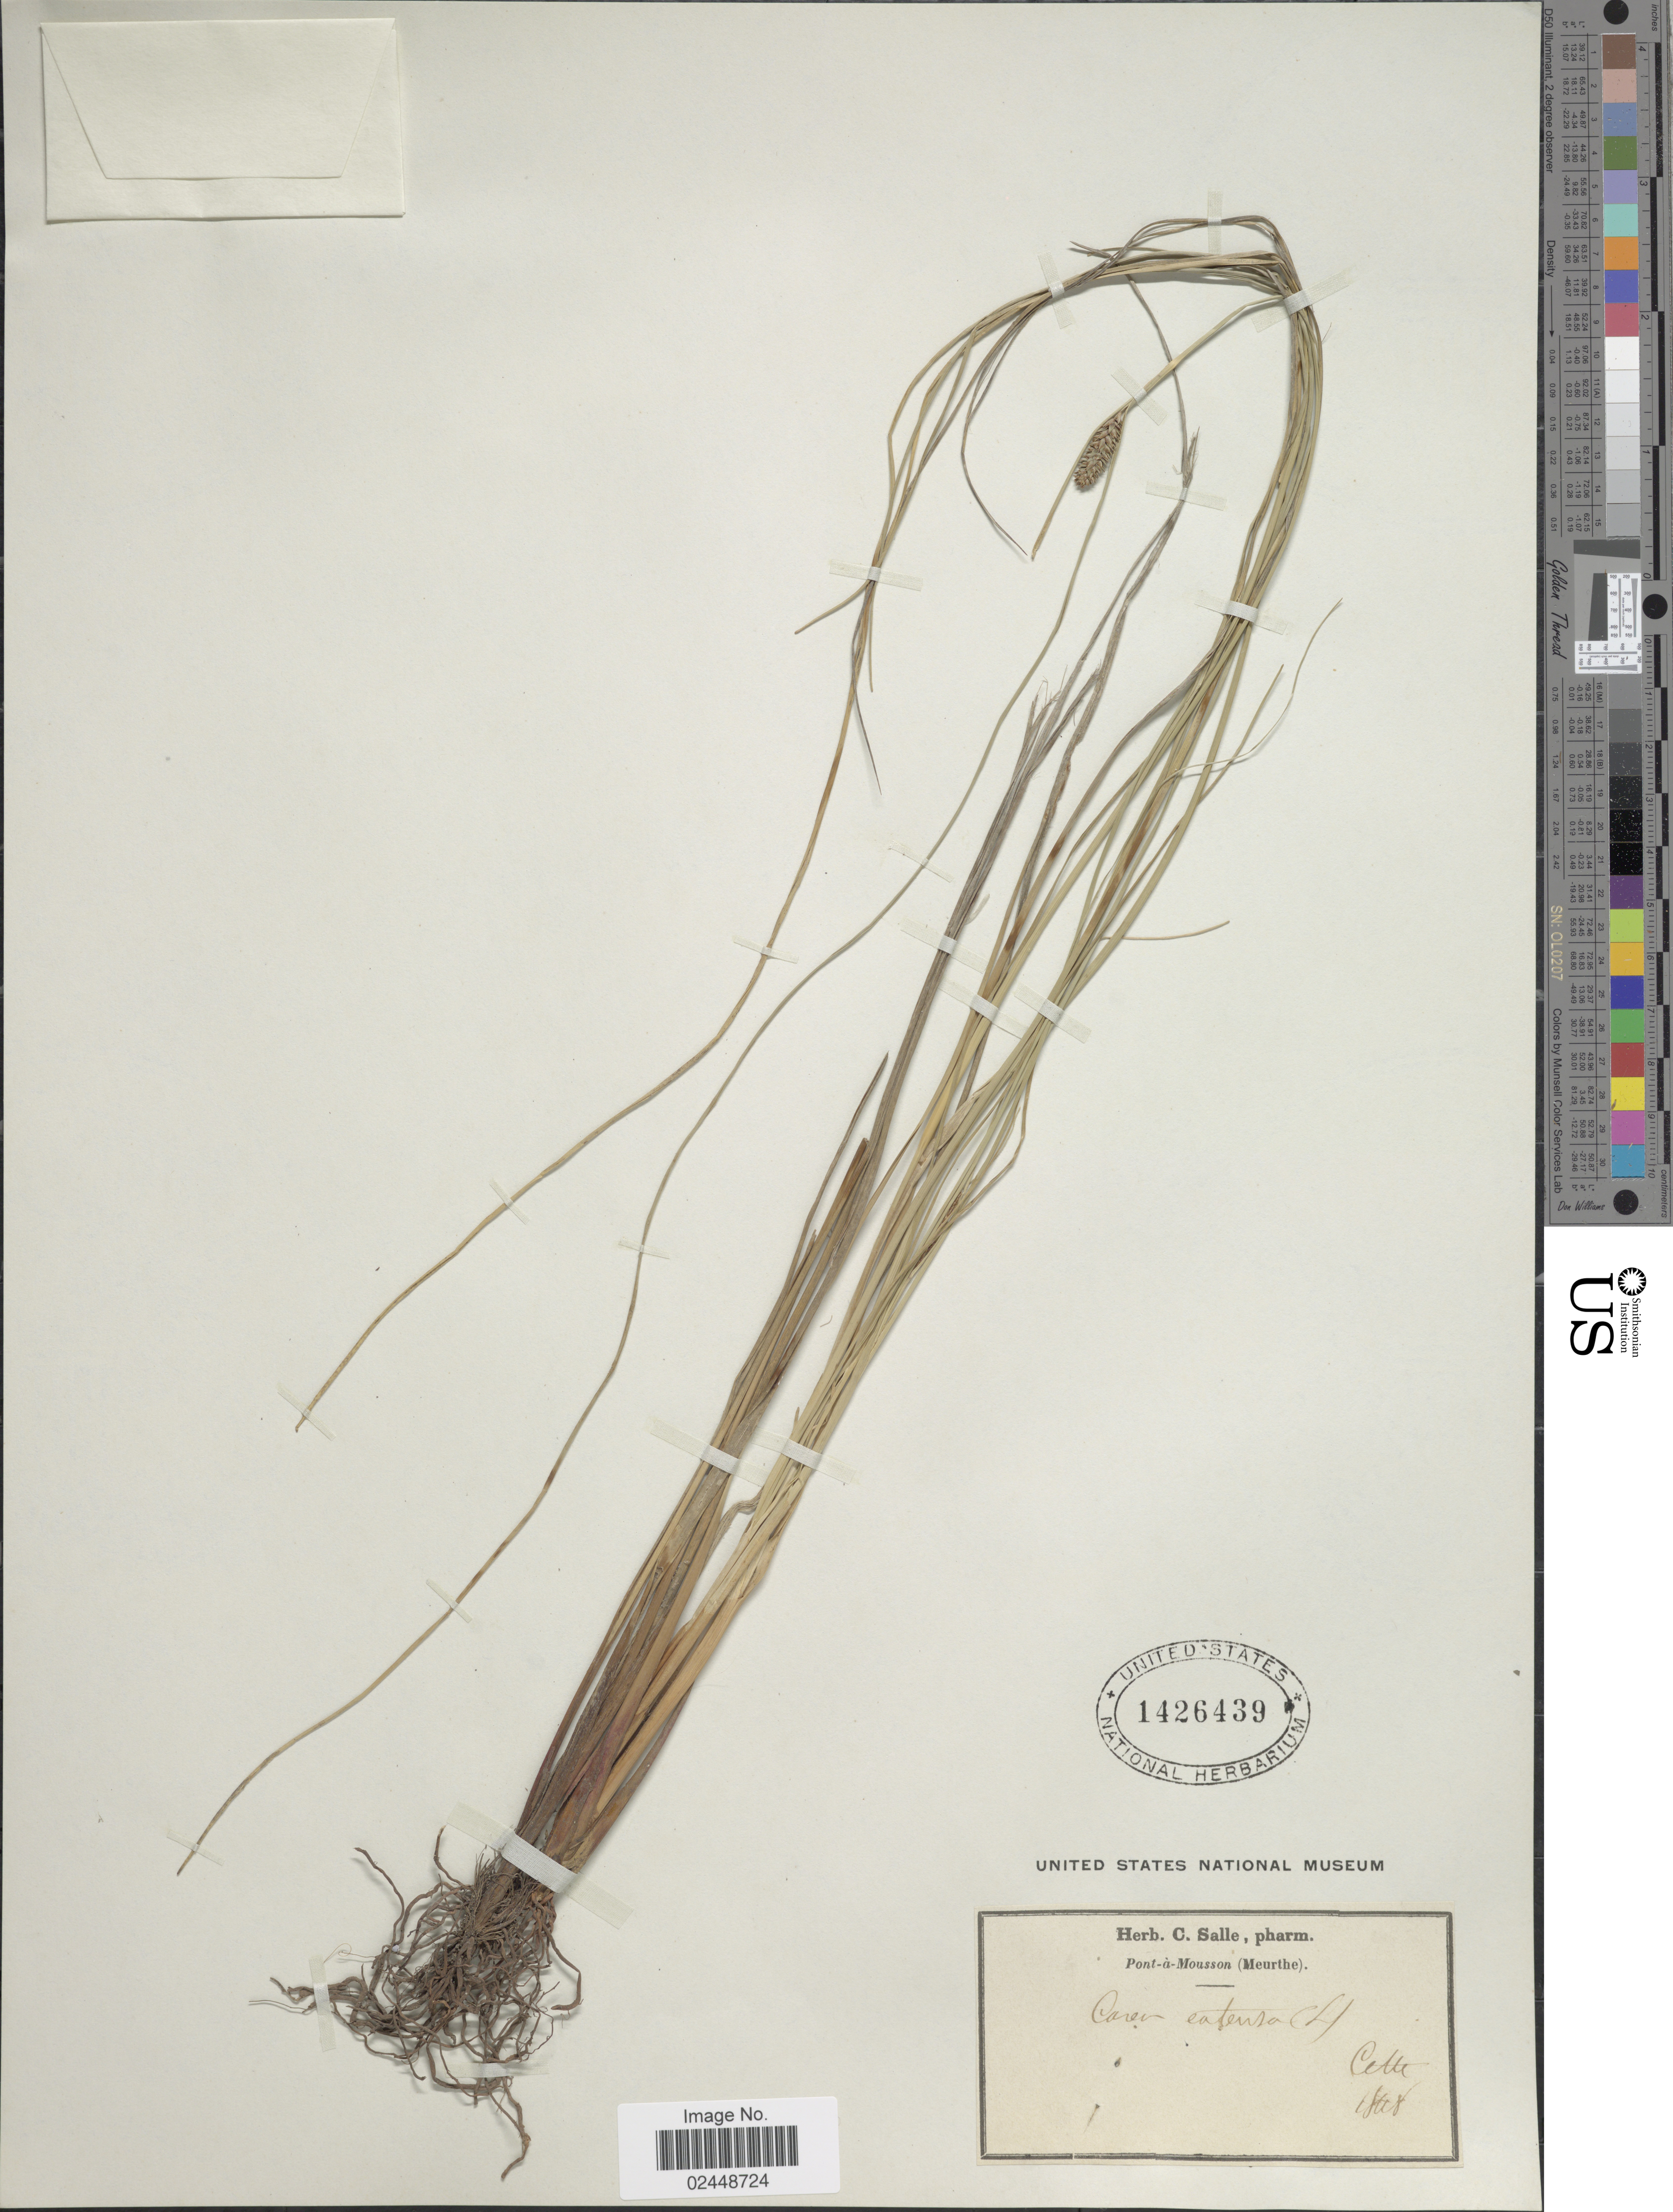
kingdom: Plantae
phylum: Tracheophyta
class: Liliopsida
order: Poales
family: Cyperaceae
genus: Carex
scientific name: Carex extensa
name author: Gooden.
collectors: ex herb. C. Salle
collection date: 1868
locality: Cette [interpreted]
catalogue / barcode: US 1426439